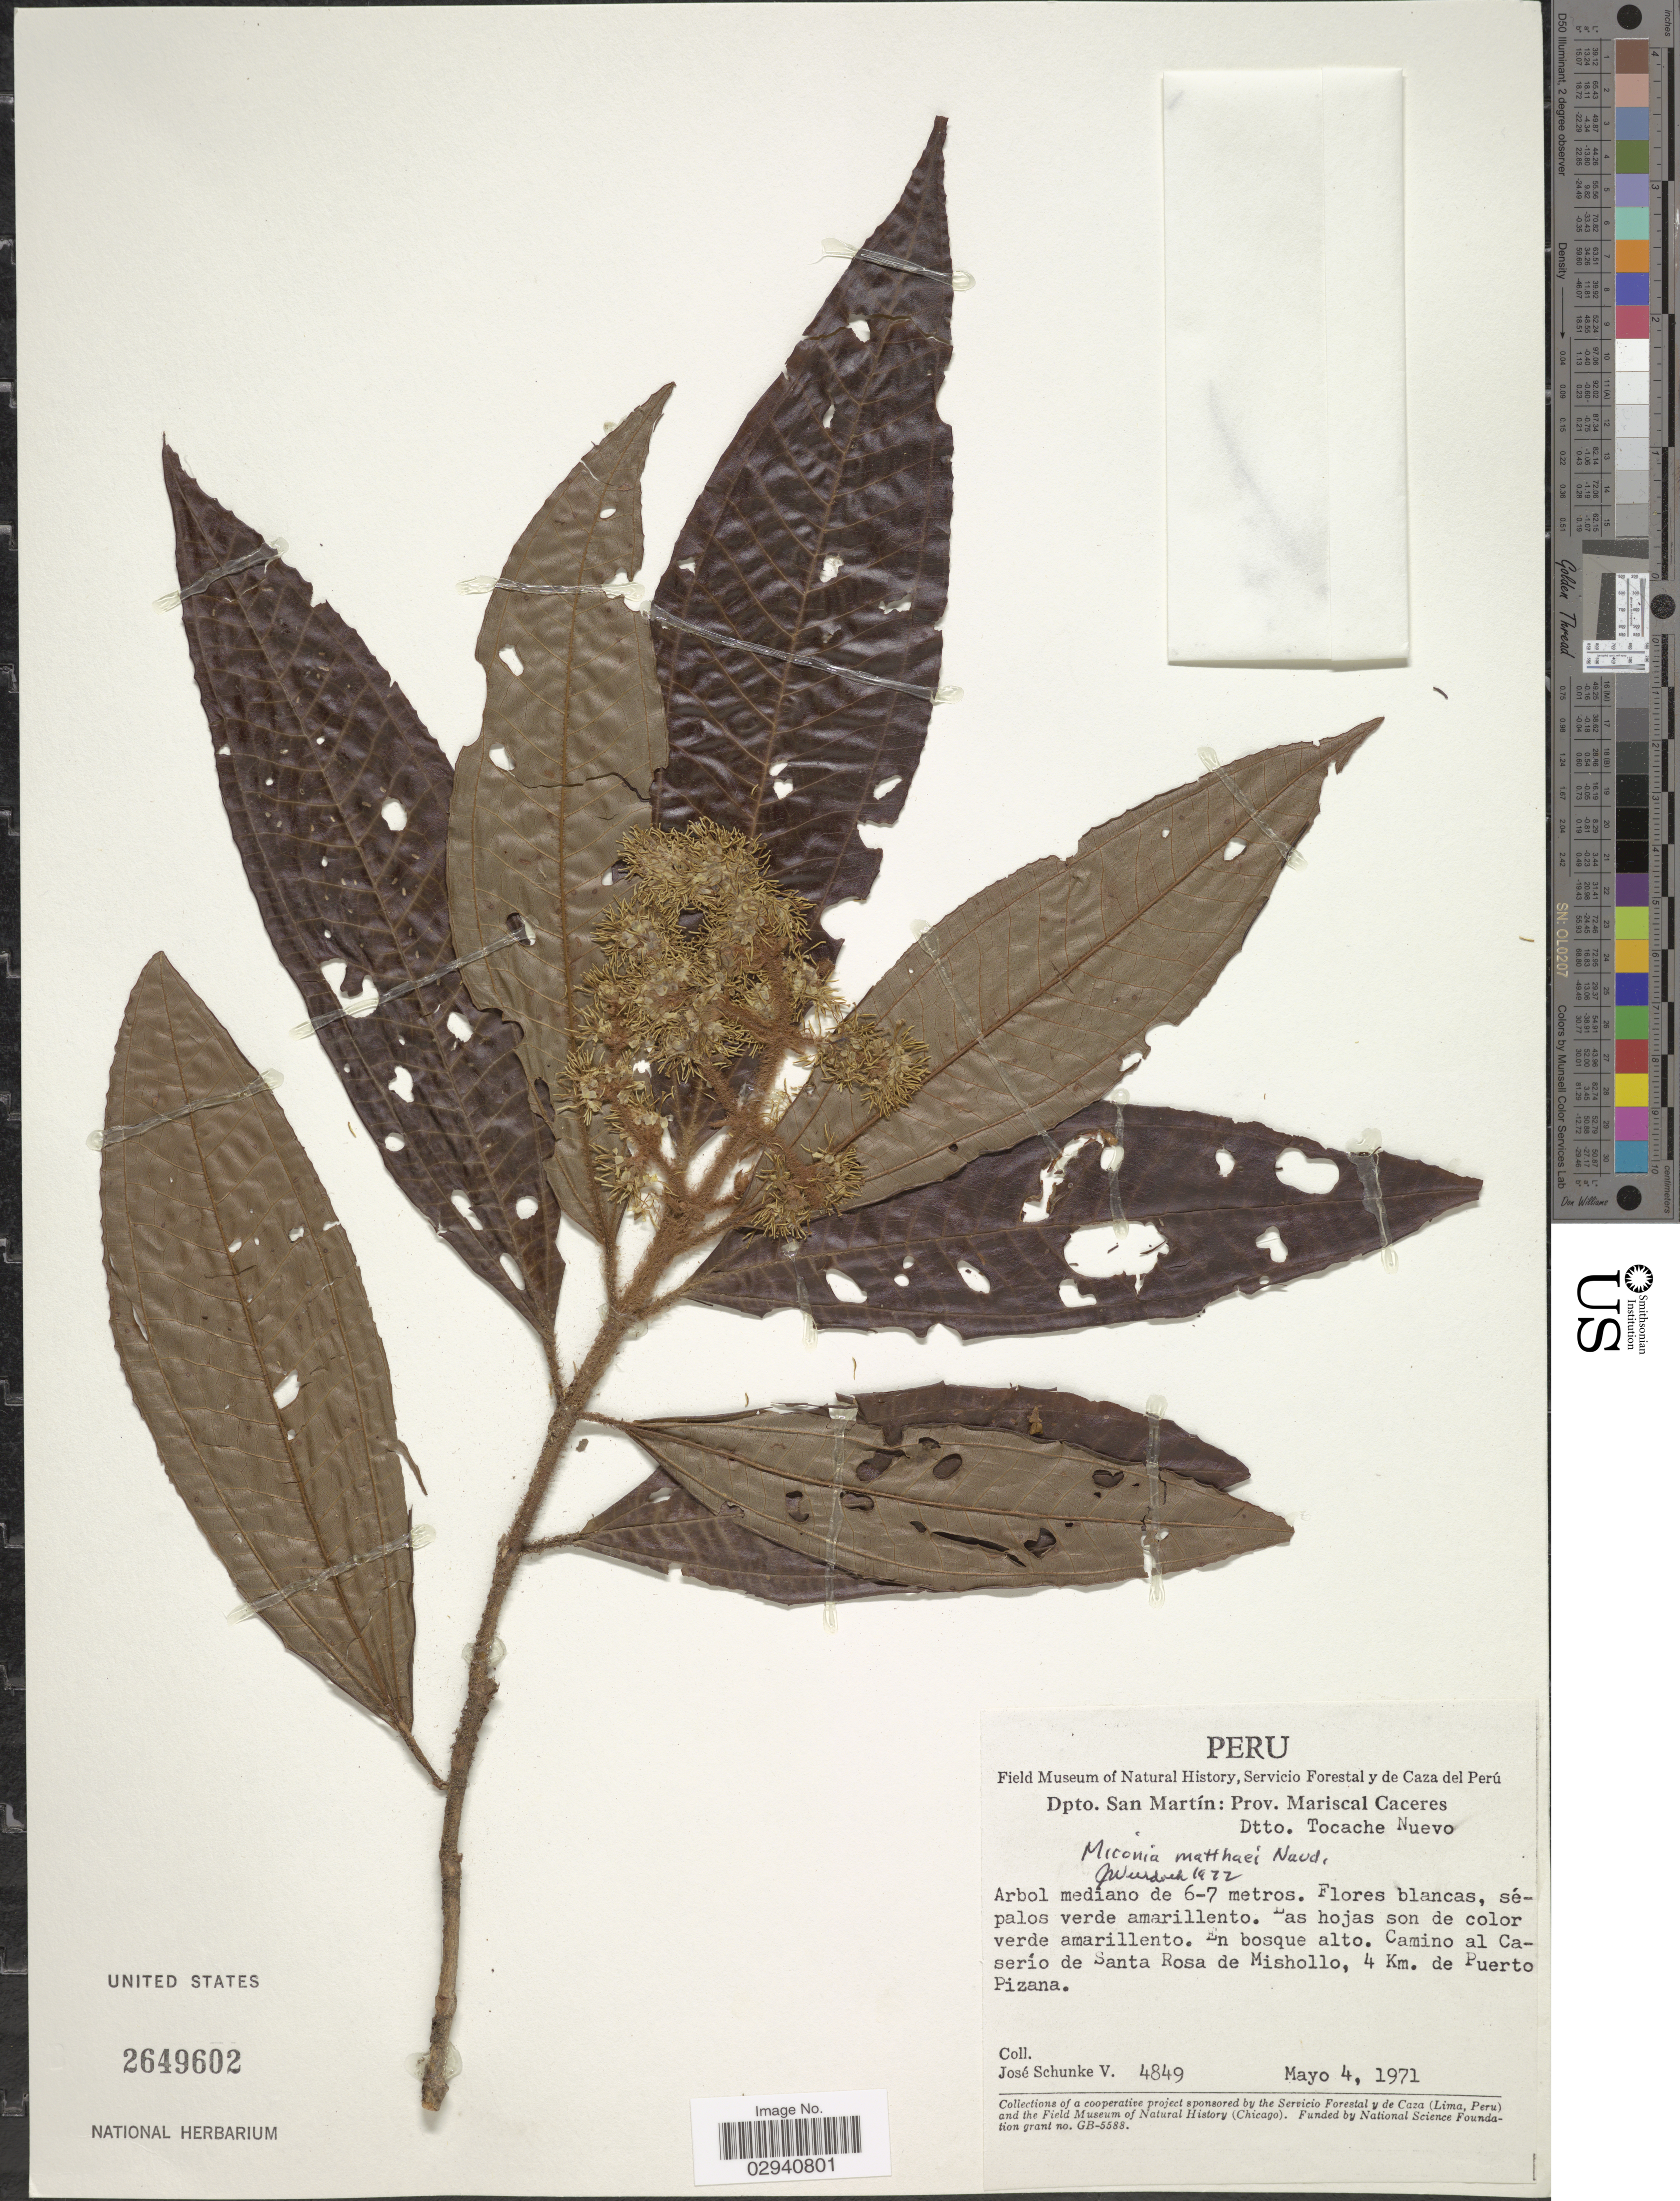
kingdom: Plantae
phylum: Tracheophyta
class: Magnoliopsida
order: Myrtales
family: Melastomataceae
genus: Miconia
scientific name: Miconia matthaei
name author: Naudin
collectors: J. Schunke Vigo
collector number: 4849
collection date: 1971-05-04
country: Peru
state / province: San Martín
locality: Dpto. San Martín: Prov. Mariscal Caceres. Dtto. Tocache Nuevo. Camino al Caserío de Santa Rosa de Mishollo, 4 Km. de Puerto Pizana.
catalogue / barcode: US 2649602